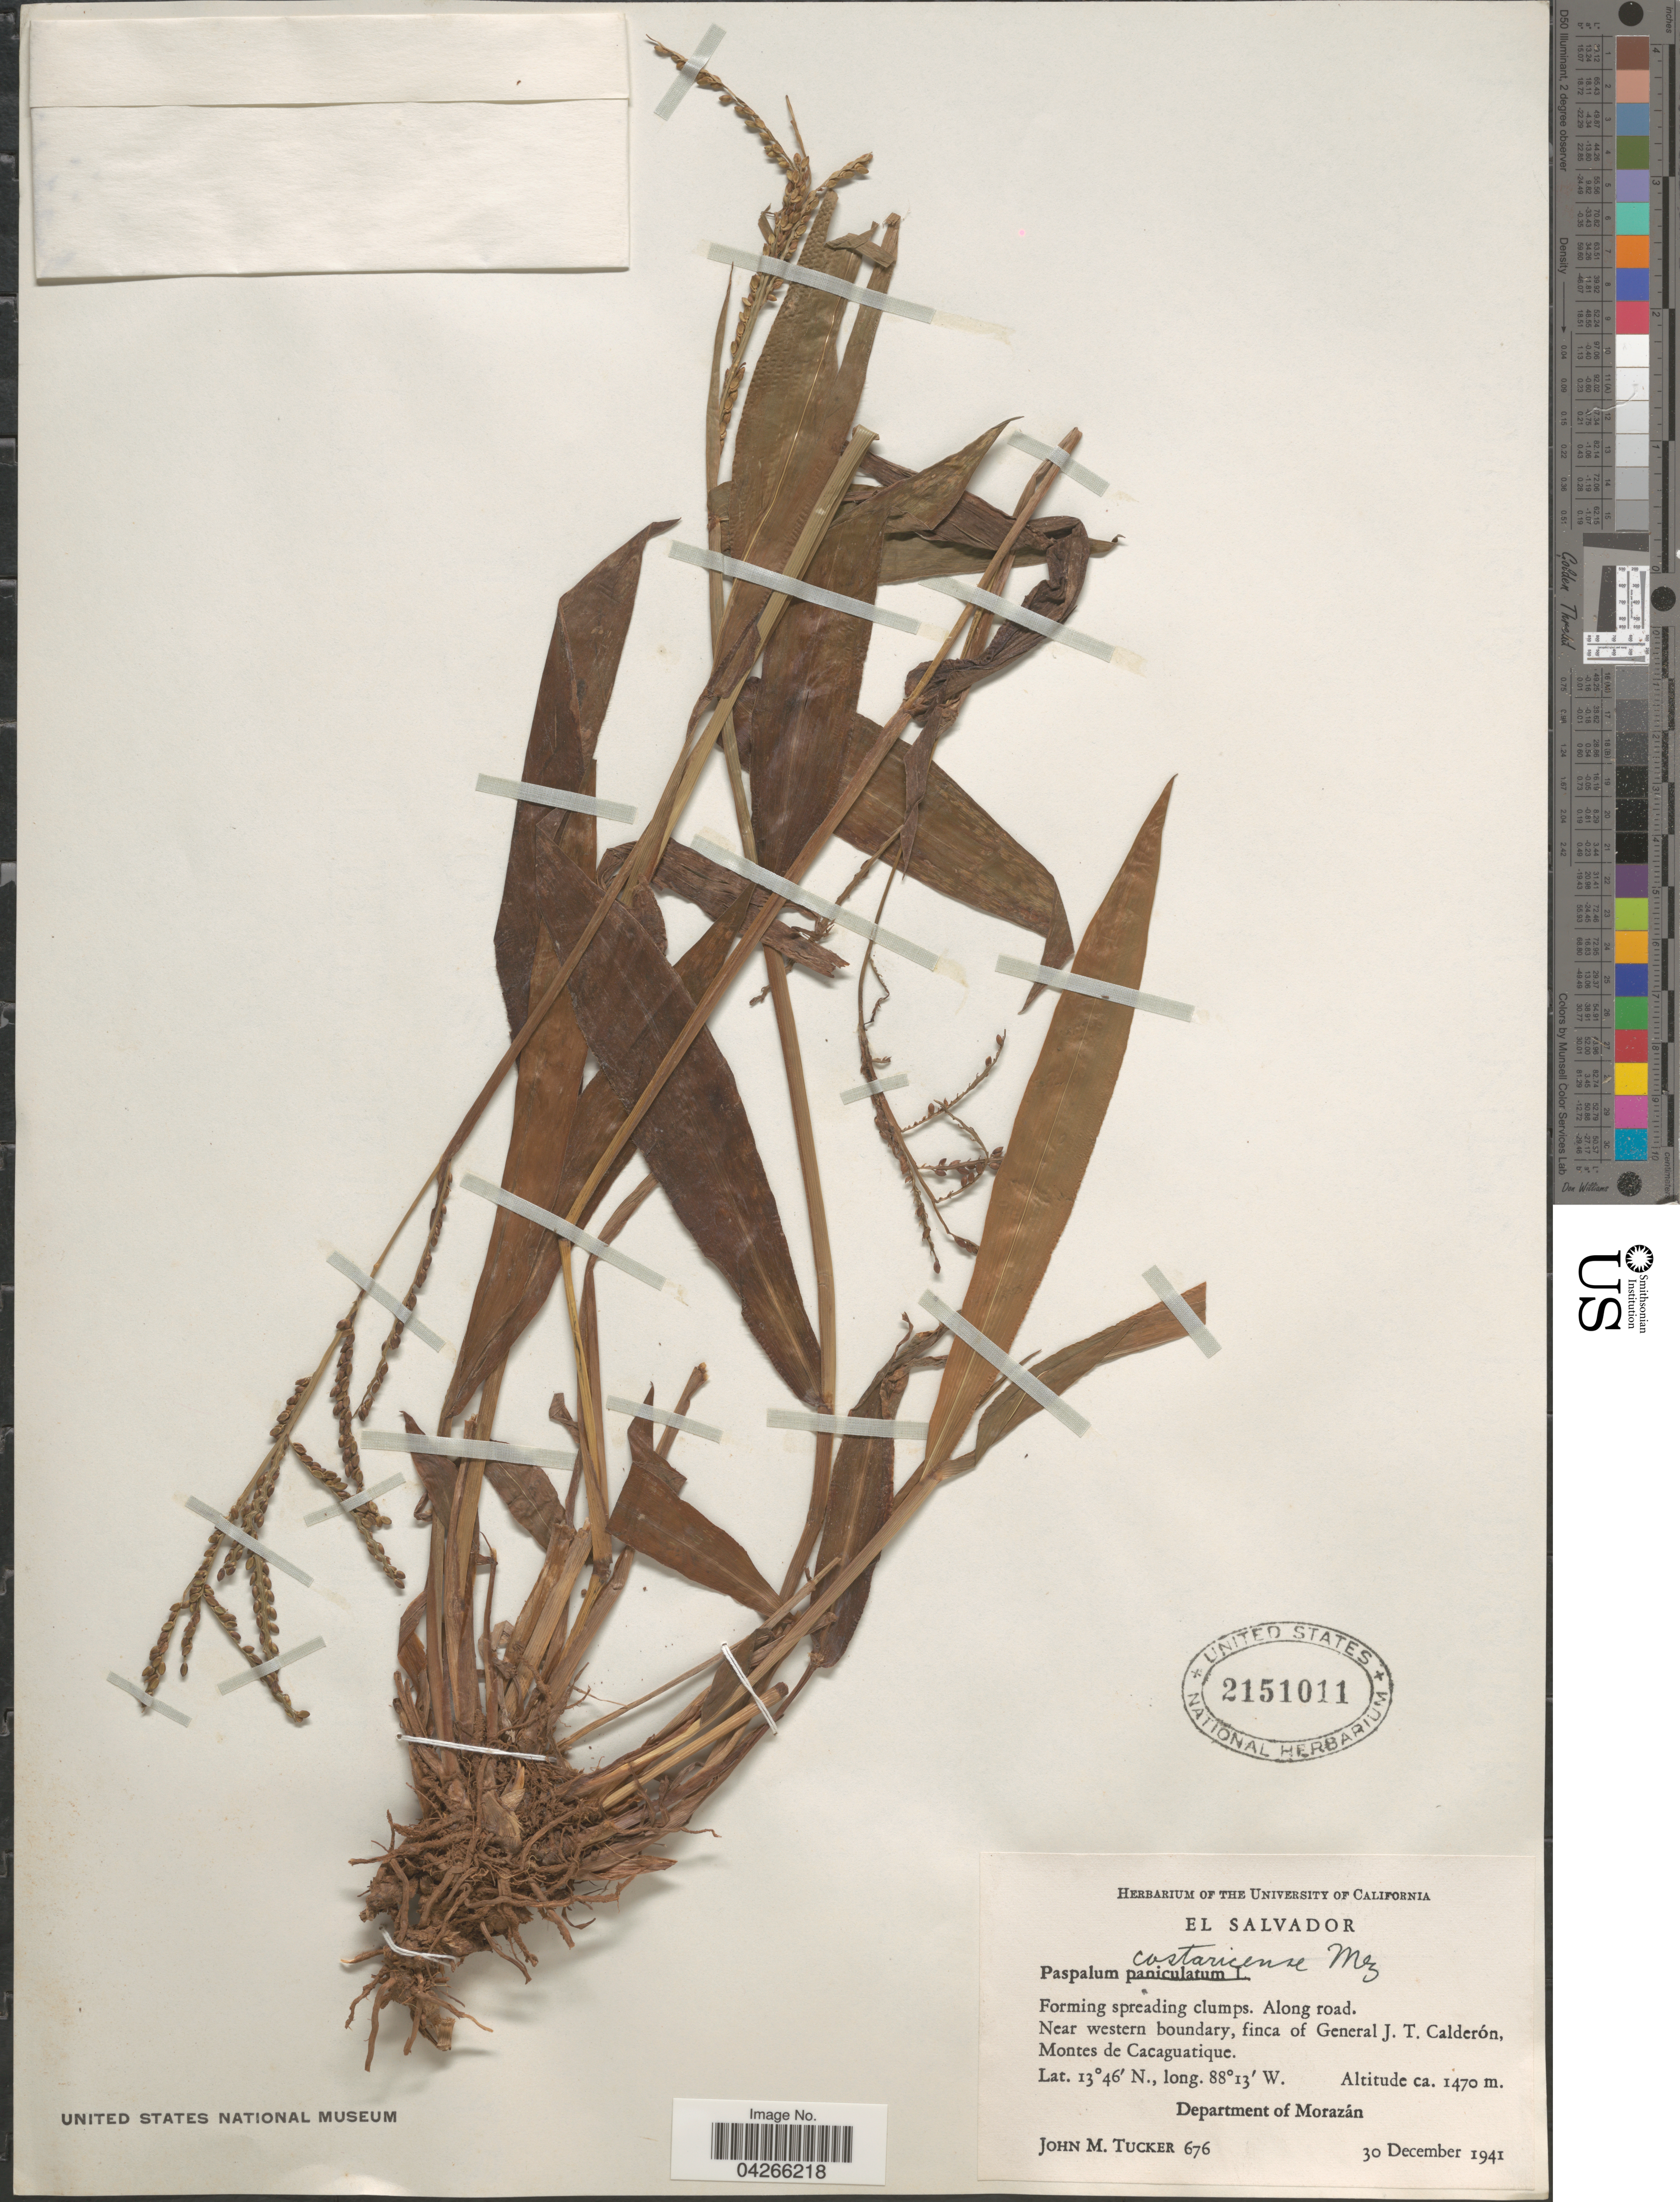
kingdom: Plantae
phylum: Tracheophyta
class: Liliopsida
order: Poales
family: Poaceae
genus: Paspalum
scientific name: Paspalum costaricense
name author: Mez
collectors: J. M. Tucker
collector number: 676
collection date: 1941-12-30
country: El Salvador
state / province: Morazan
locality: Along road. Near western boundary, finca of General J.T. Calderón, Montes de Cacaguatique. Department of Morazán.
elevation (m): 1470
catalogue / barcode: US 2151011